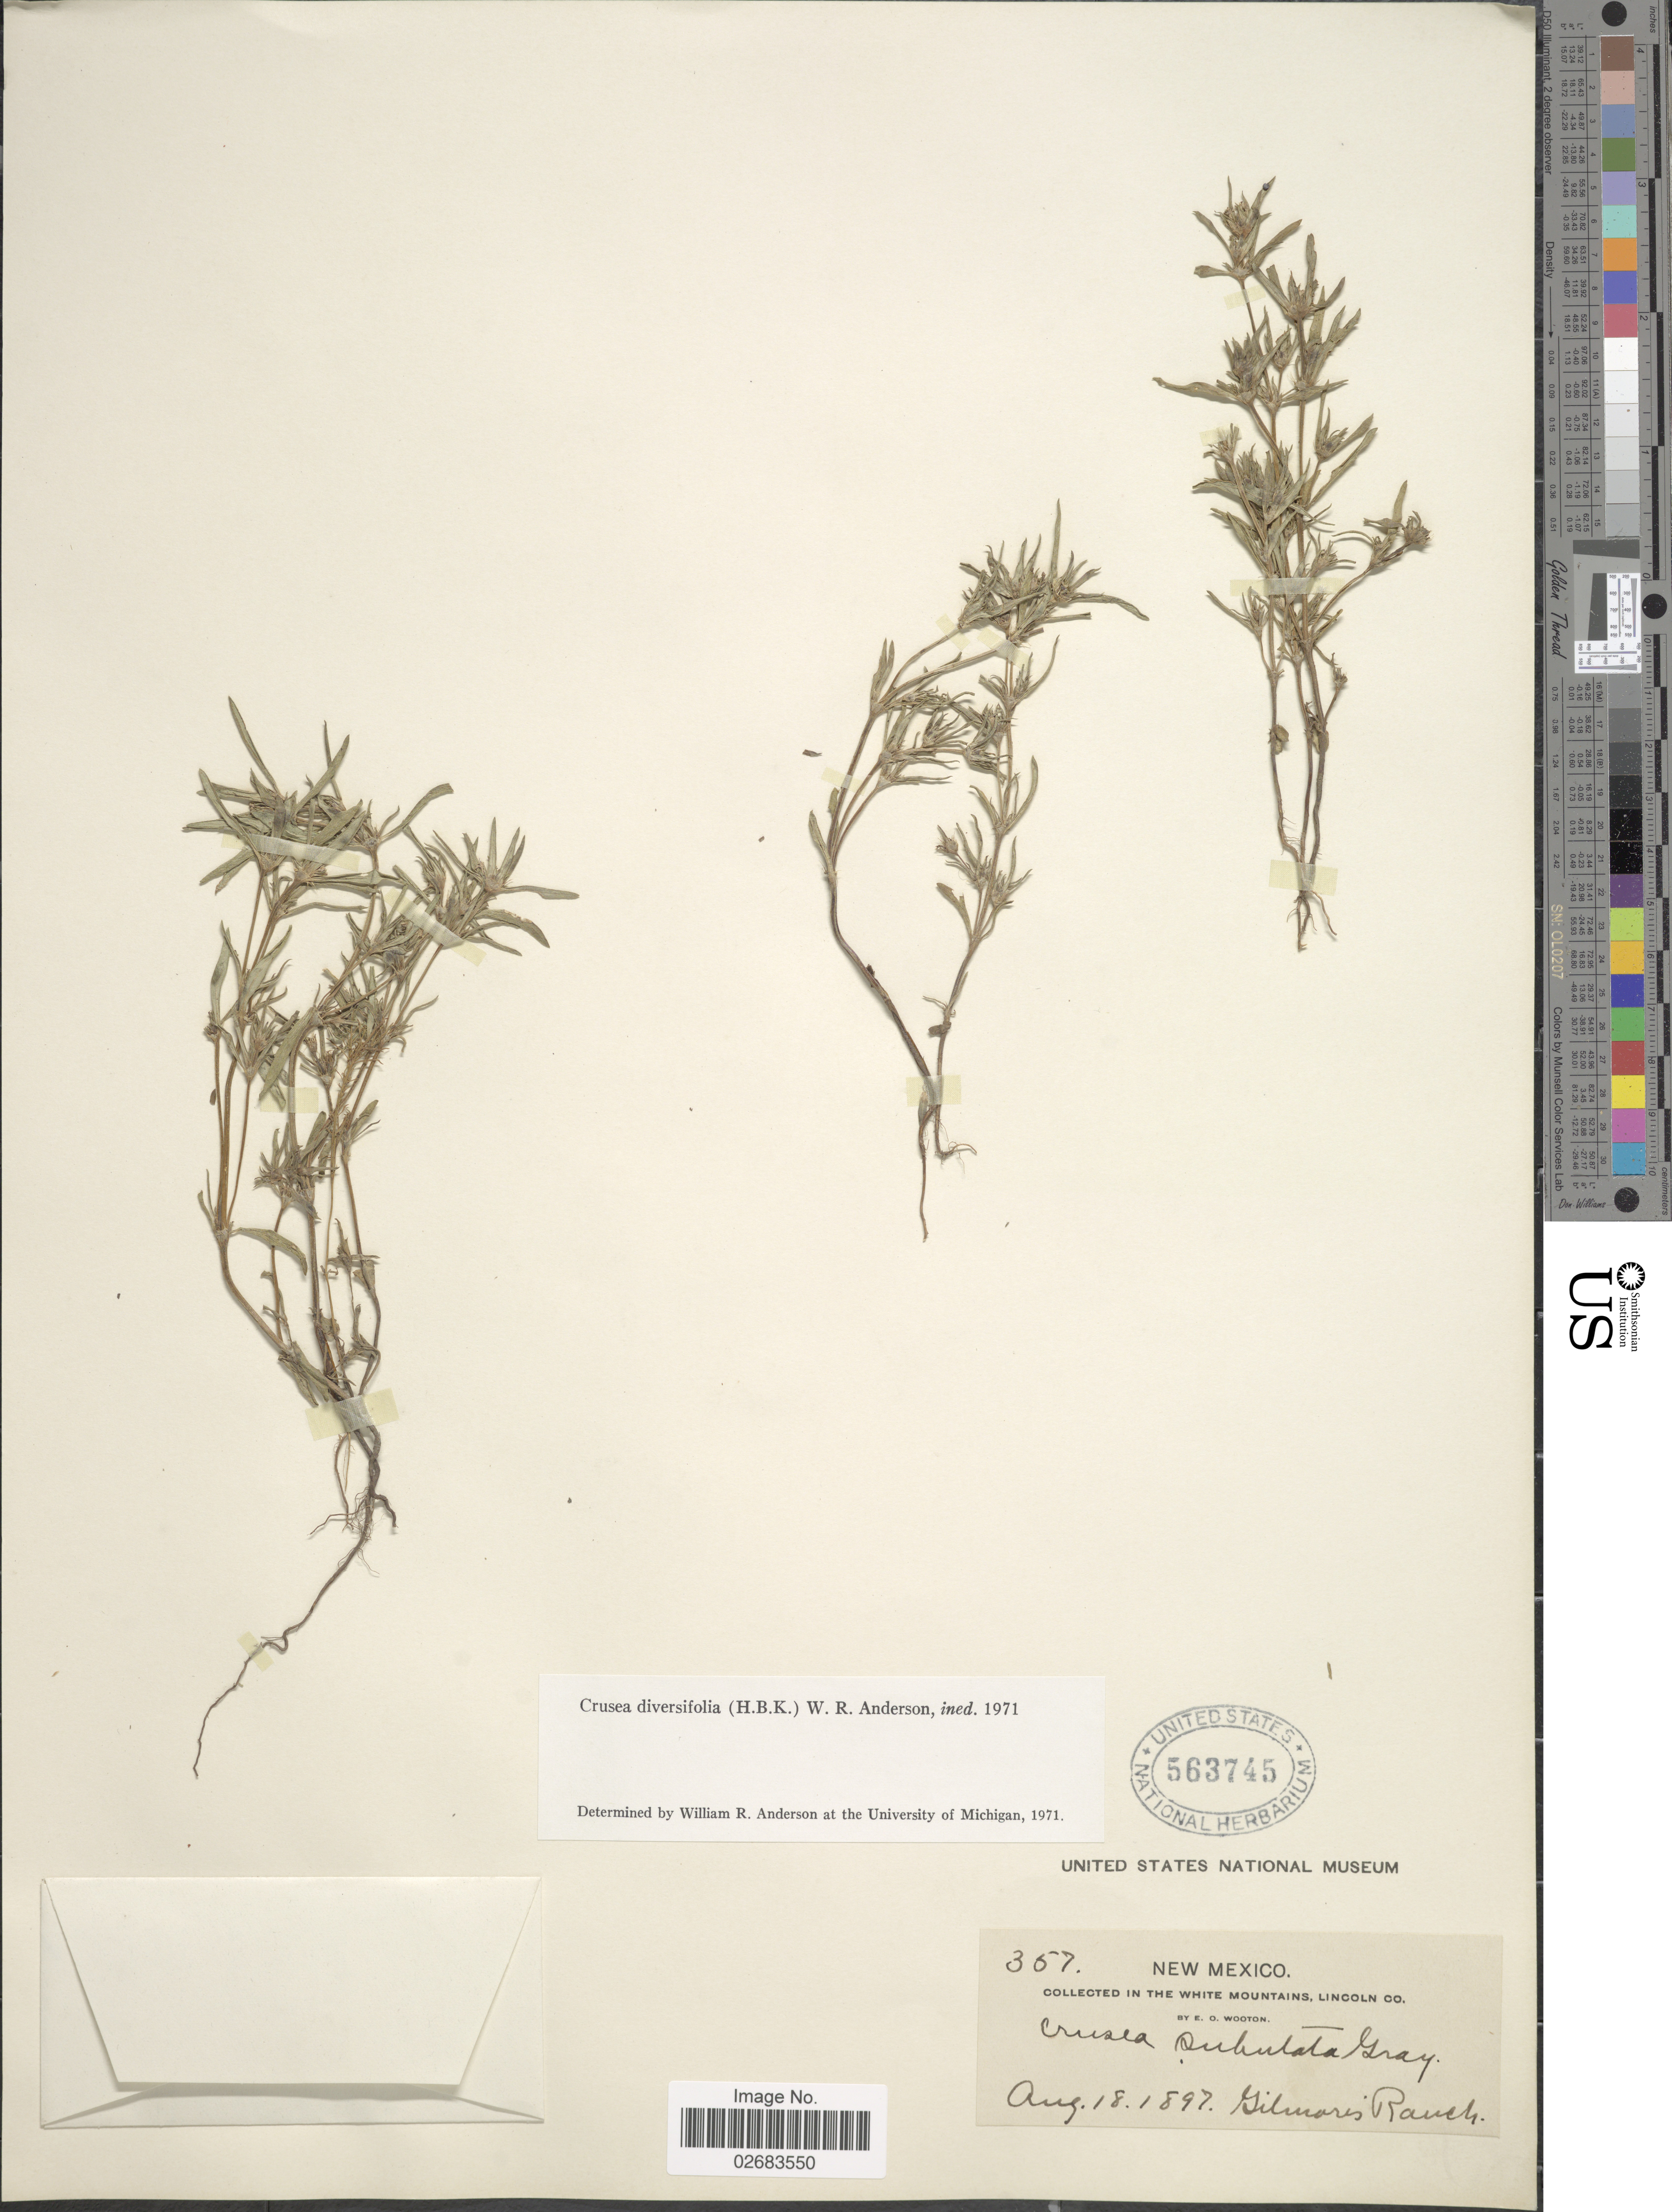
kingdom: Plantae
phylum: Tracheophyta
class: Magnoliopsida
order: Gentianales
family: Rubiaceae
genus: Crusea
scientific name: Crusea diversifolia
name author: (Kunth) W.R. Anderson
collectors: E. O. Wooton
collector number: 356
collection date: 1897-08-18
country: United States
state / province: New Mexico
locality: In the White Mountains, Lincoln Co., Gilmares Ranch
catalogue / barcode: US 563745